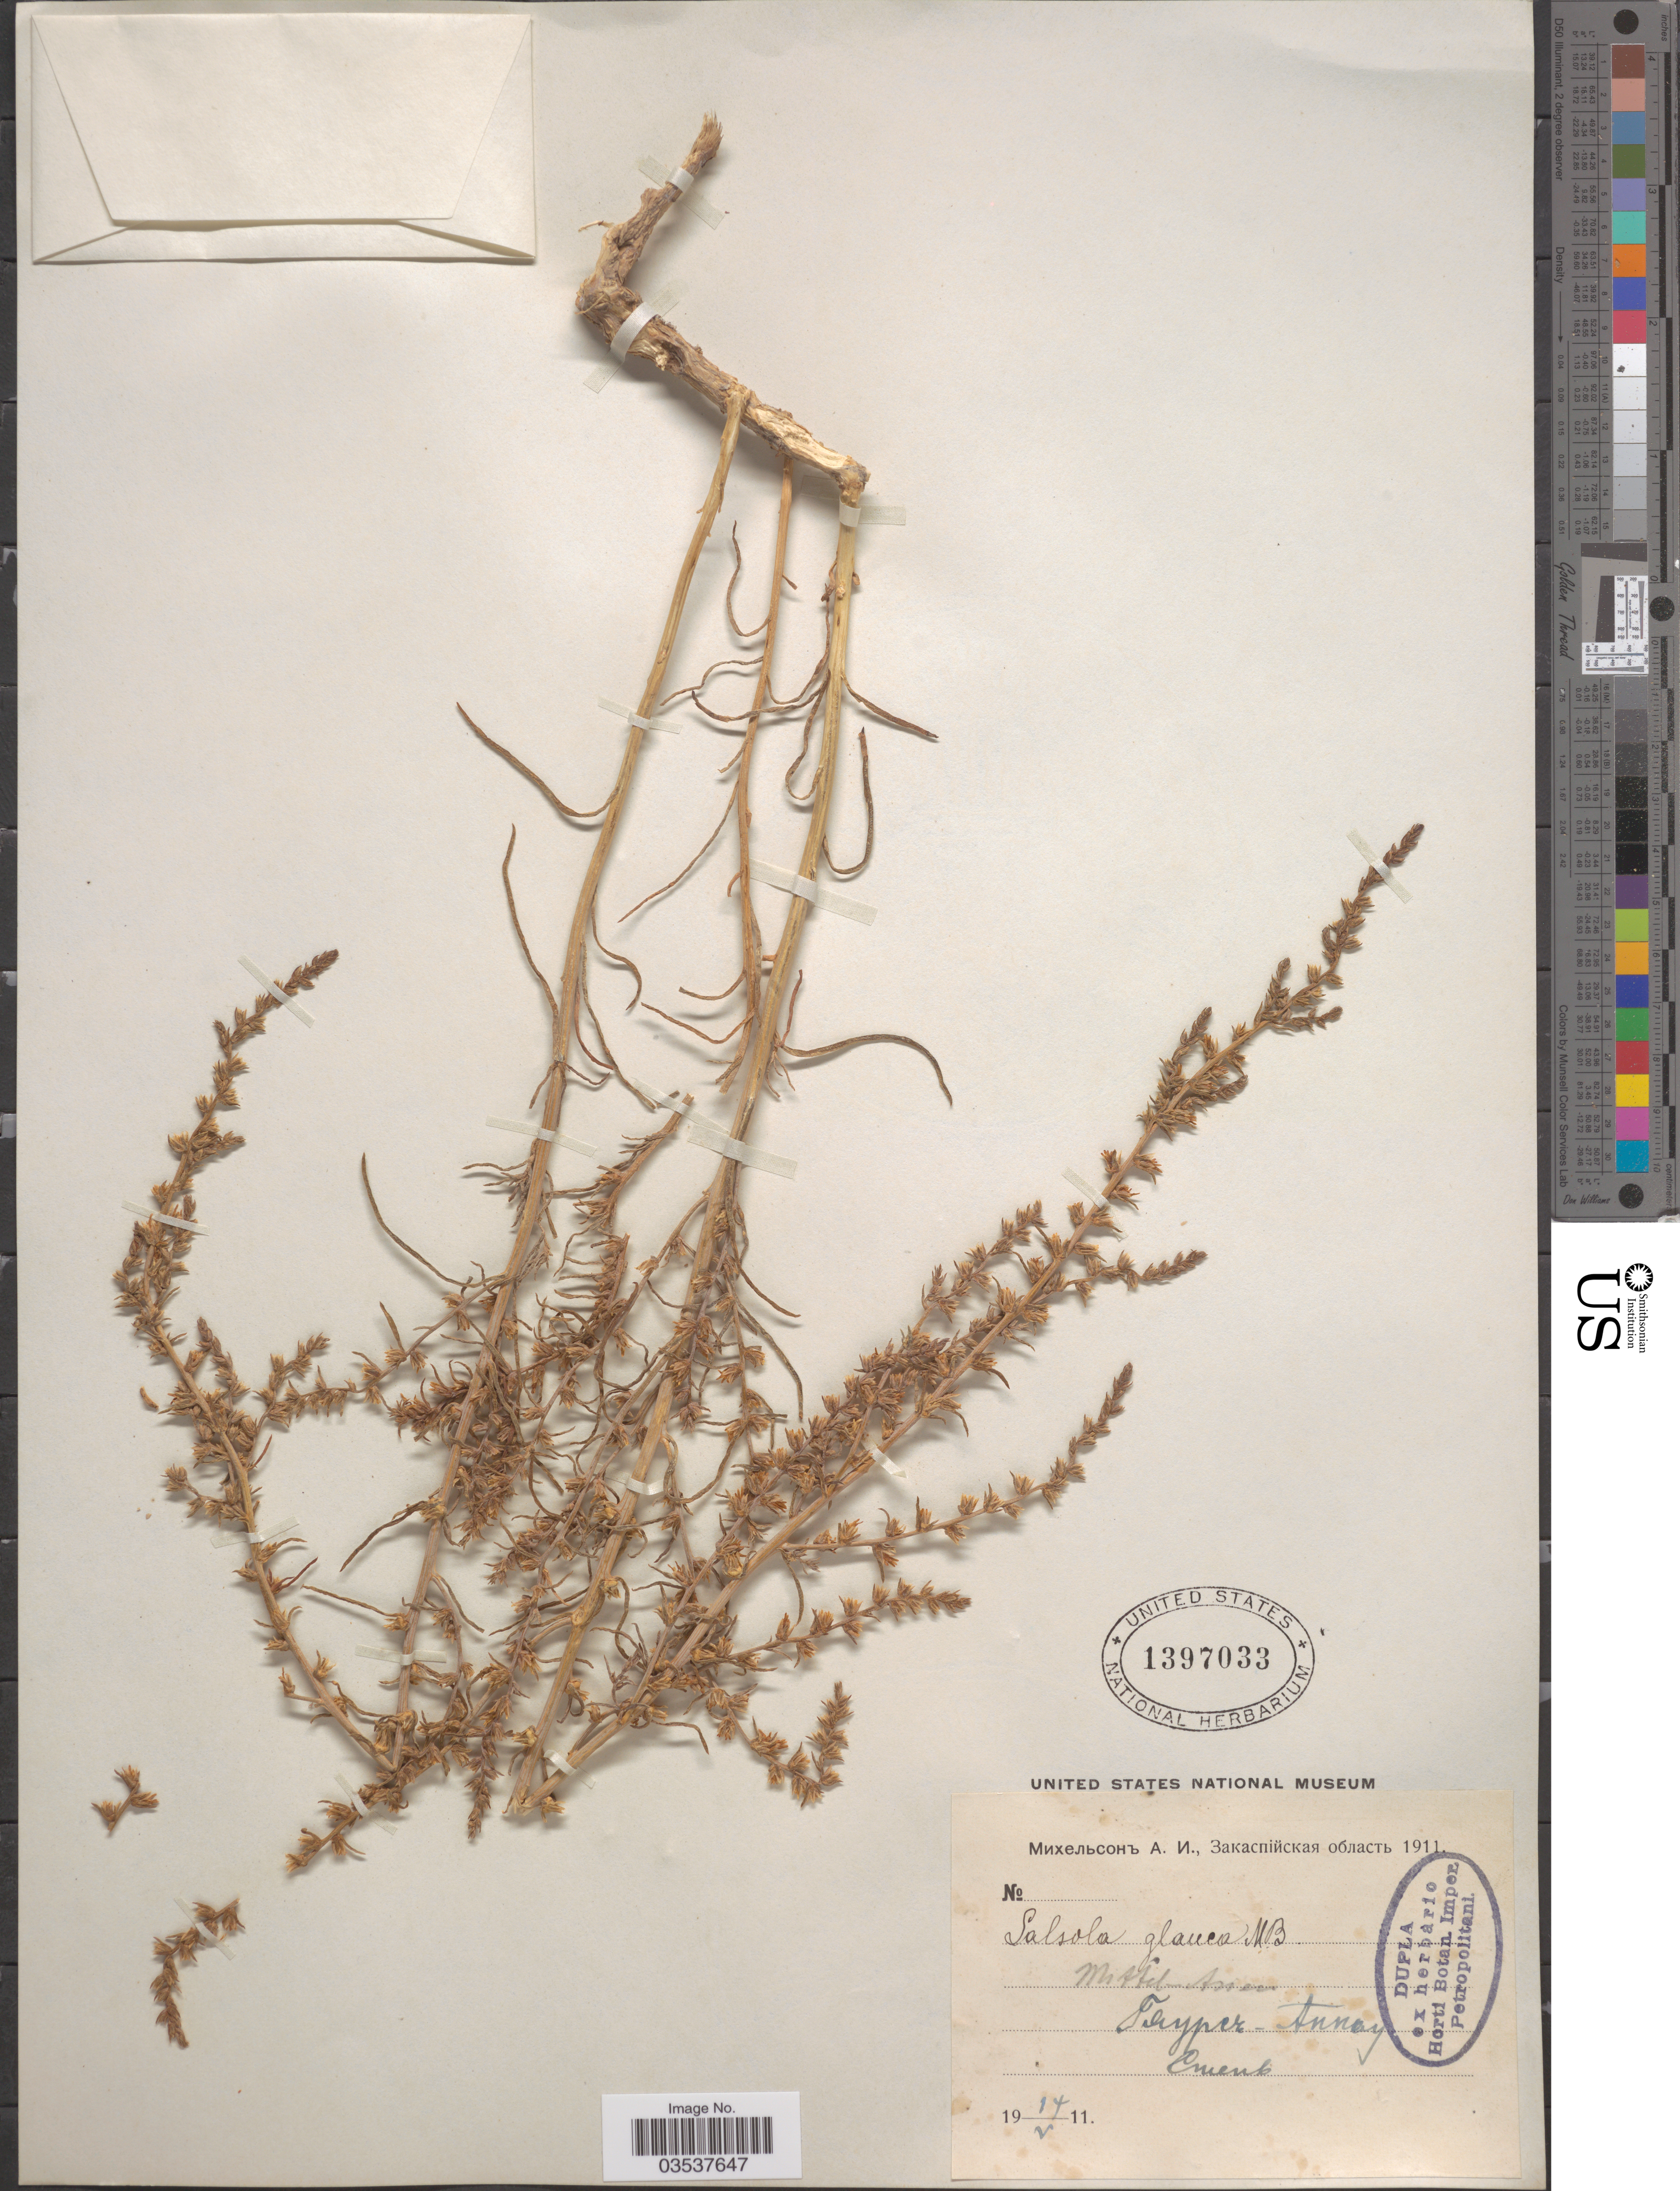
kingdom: Plantae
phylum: Tracheophyta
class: Magnoliopsida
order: Caryophyllales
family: Amaranthaceae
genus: Halothamnus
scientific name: Halothamnus glaucus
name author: (M. Bieb.) Botsch.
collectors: A. Mikhelson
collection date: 1911-05-14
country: Turkmenistan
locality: Annay.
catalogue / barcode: US 1397033